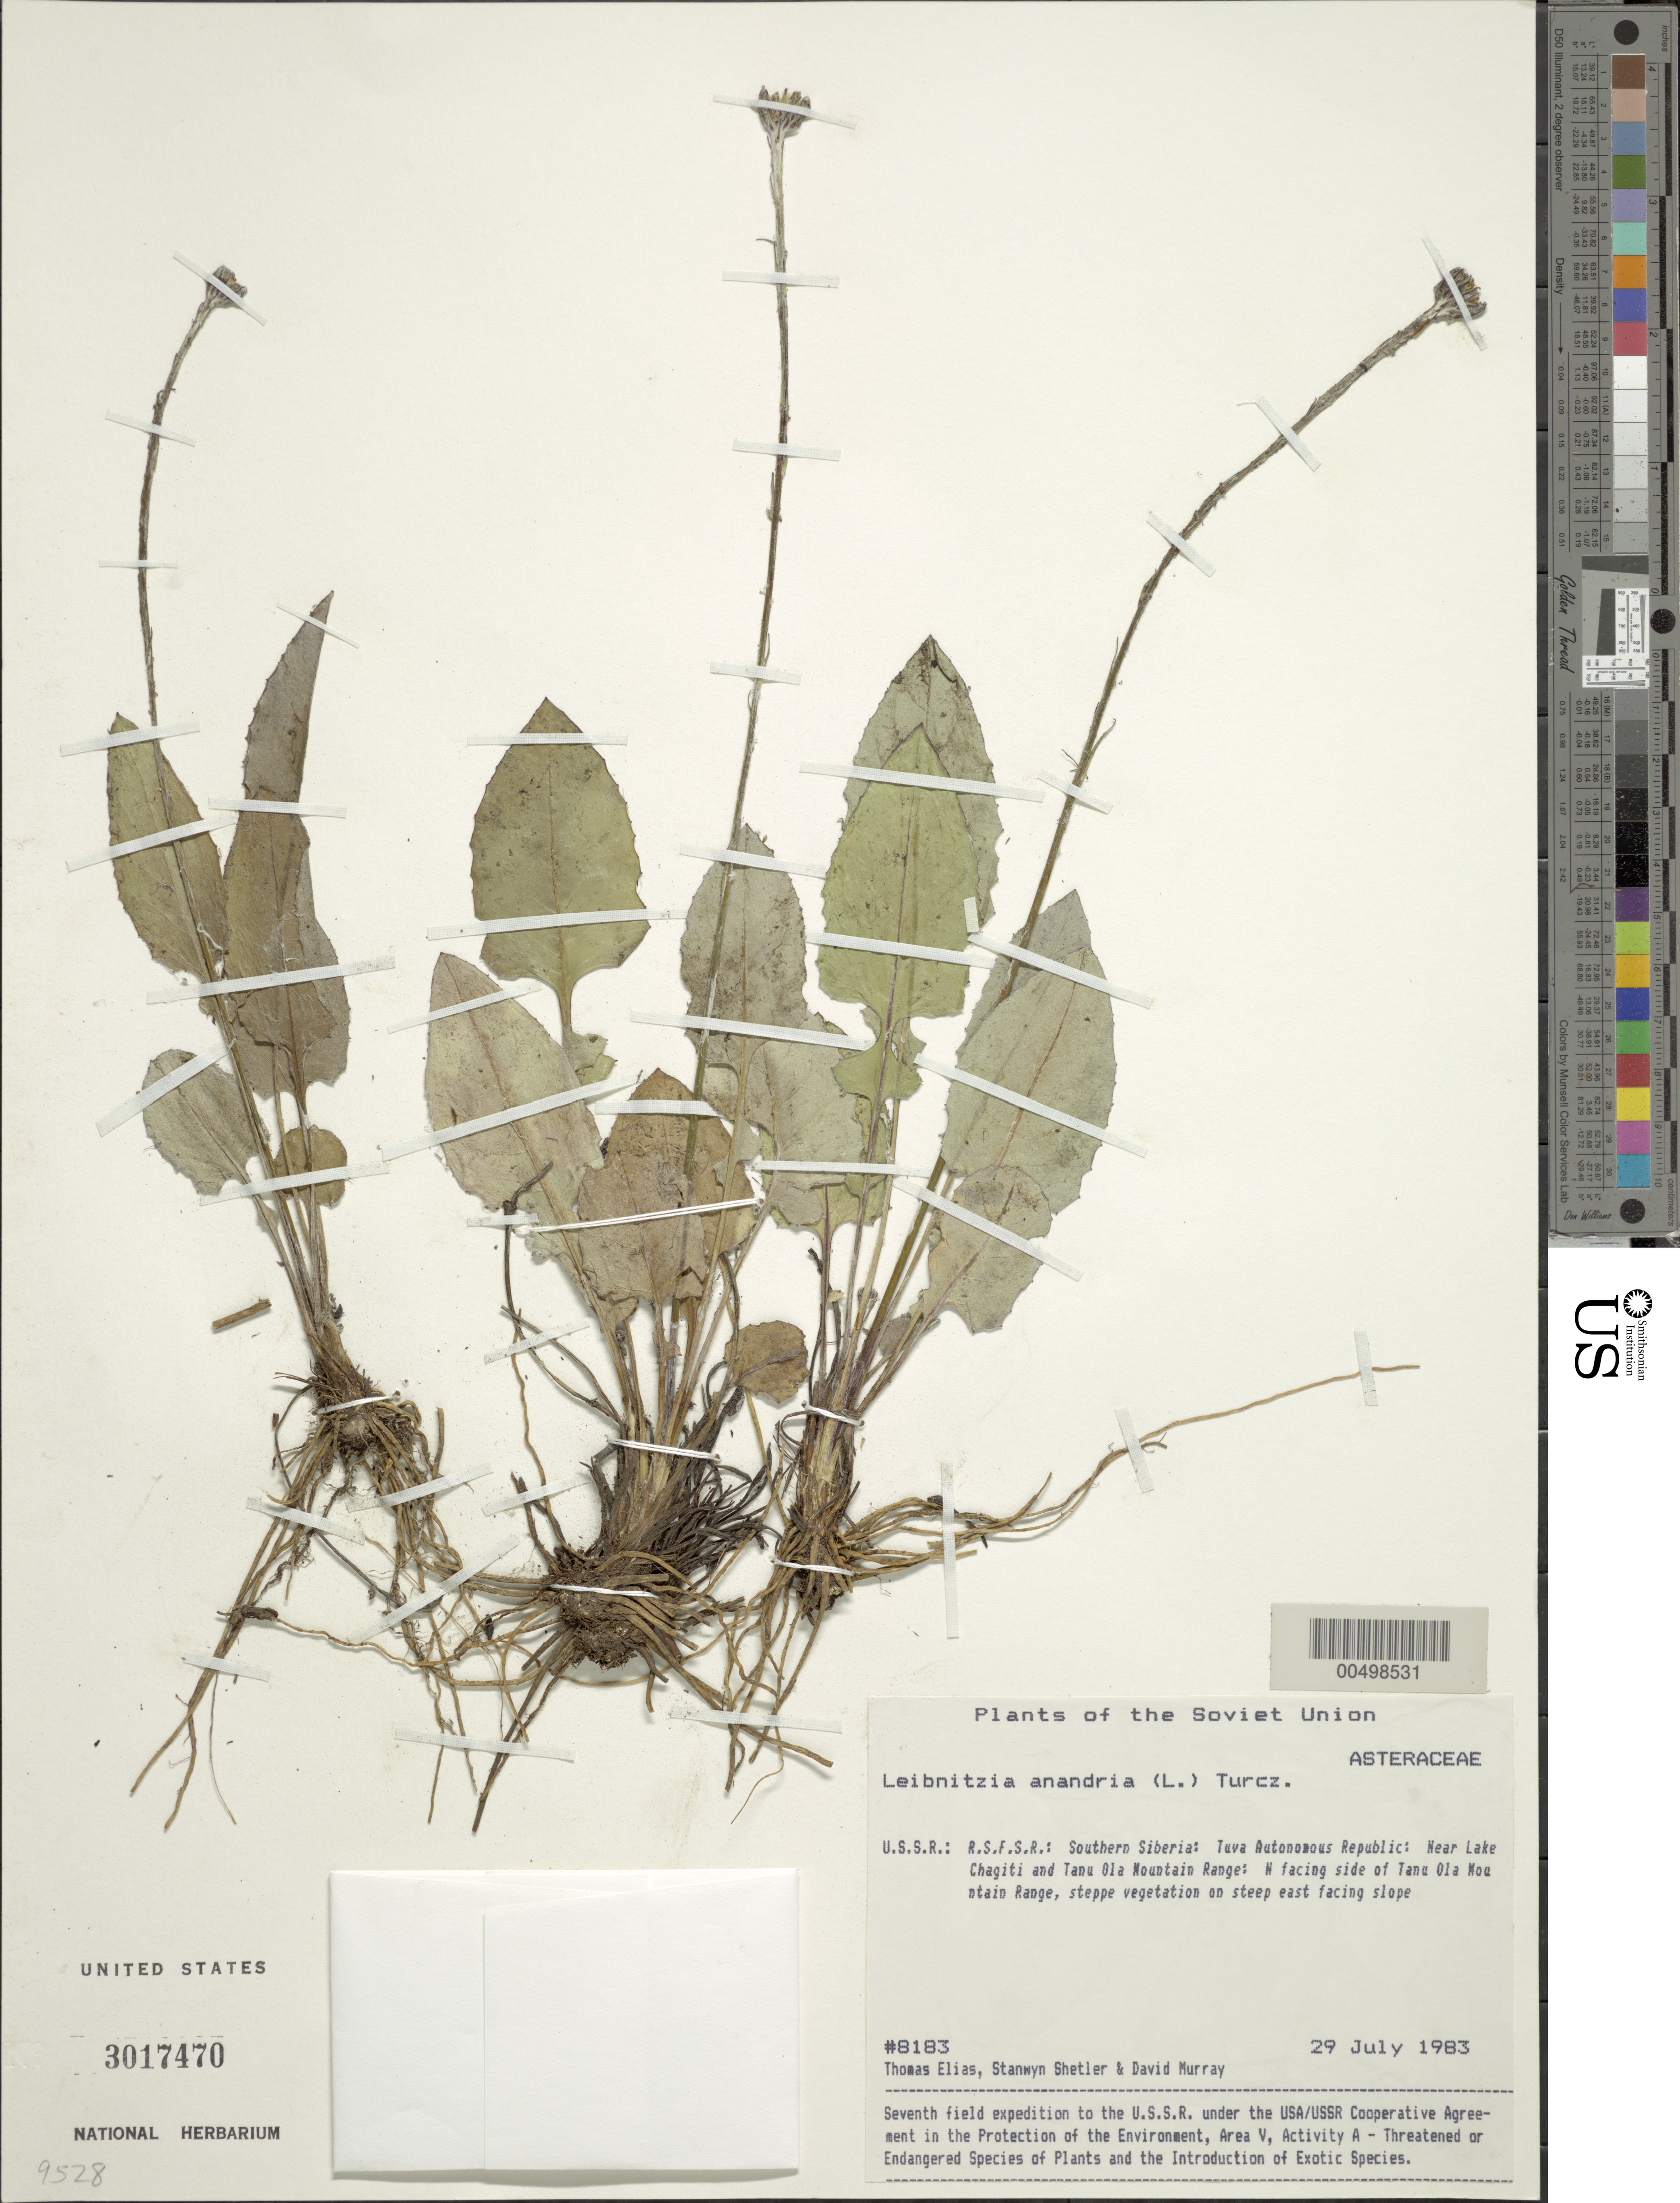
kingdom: Plantae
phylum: Tracheophyta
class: Magnoliopsida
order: Asterales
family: Asteraceae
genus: Leibnitzia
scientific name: Leibnitzia anandria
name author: (L.) Nakai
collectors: T. Elias, S. Shetler & D. F. Murray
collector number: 8183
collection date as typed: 29 Jul 1983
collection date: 1983-07-29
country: Russian Federation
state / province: Tuva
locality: Near Lake Chagitai and N-facing side of Tannu-Ola Mountain Range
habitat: steppe vegetation on steep east-facing slope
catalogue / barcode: US 3017470